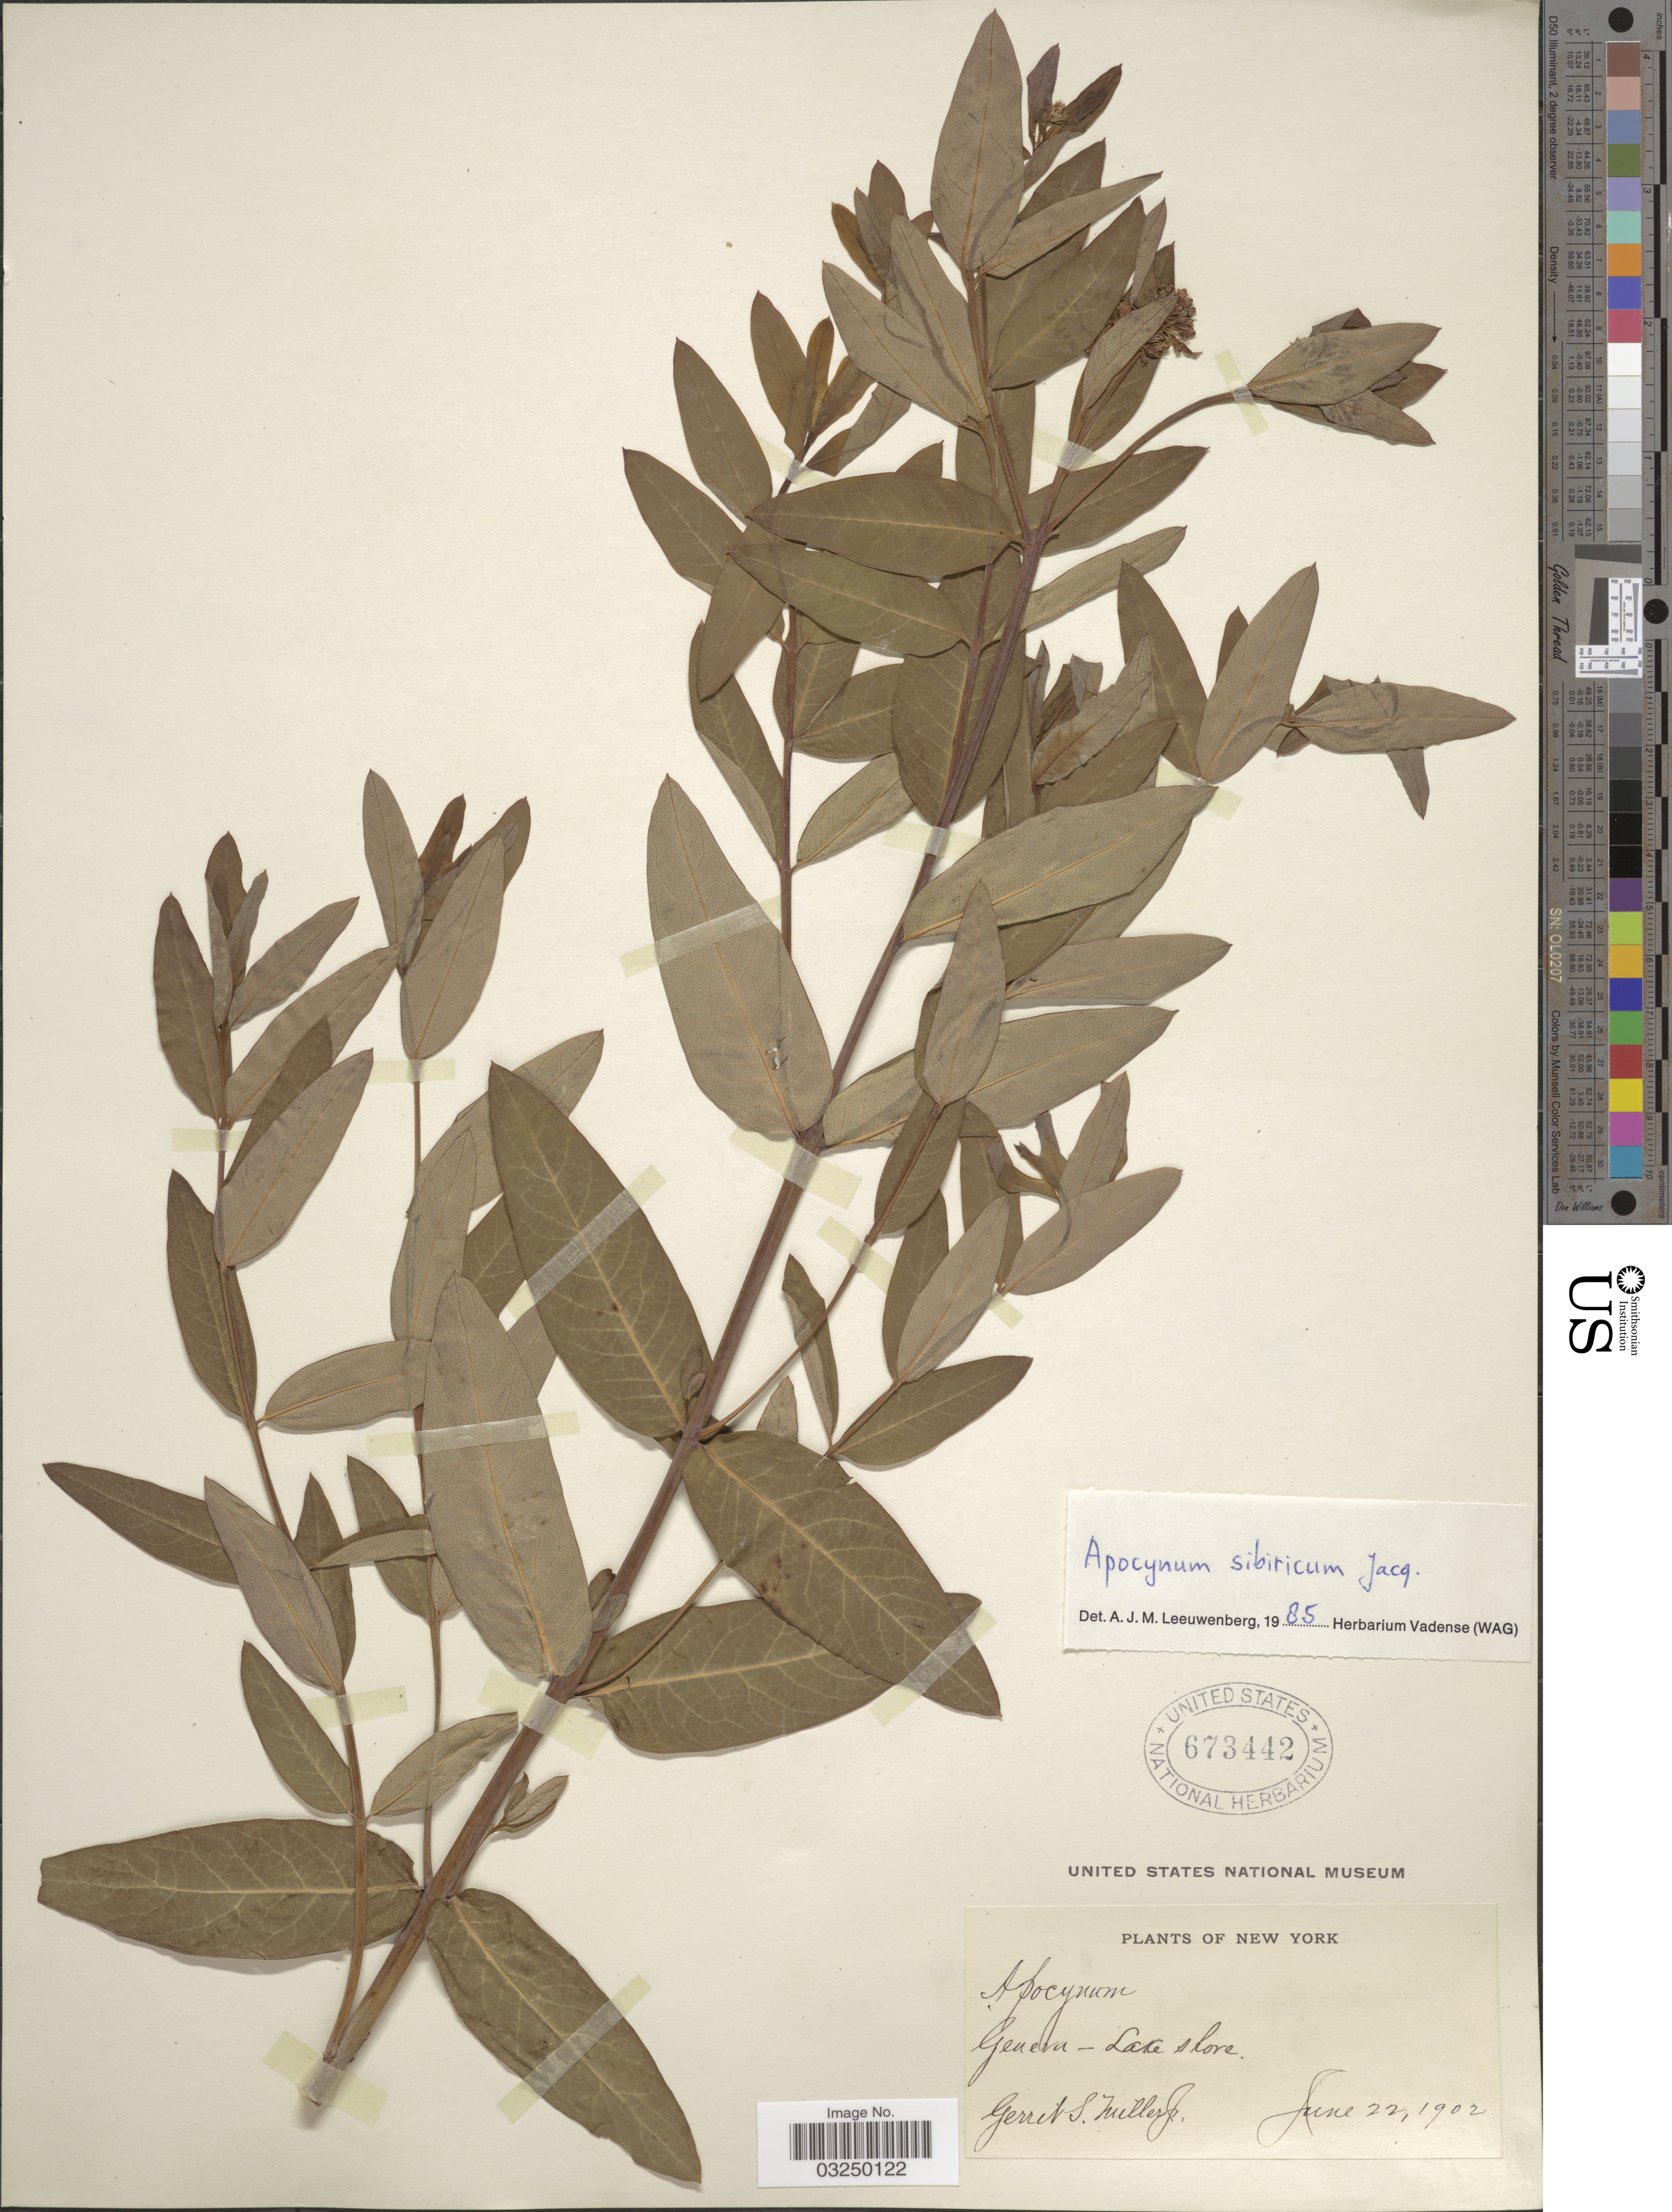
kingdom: Plantae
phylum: Tracheophyta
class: Magnoliopsida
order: Gentianales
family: Apocynaceae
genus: Apocynum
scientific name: Apocynum sibiricum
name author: Jacq.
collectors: G. S. Miller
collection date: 1902-06-22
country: United States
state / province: New York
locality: Geneva - Lake shore.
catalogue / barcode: US 673442